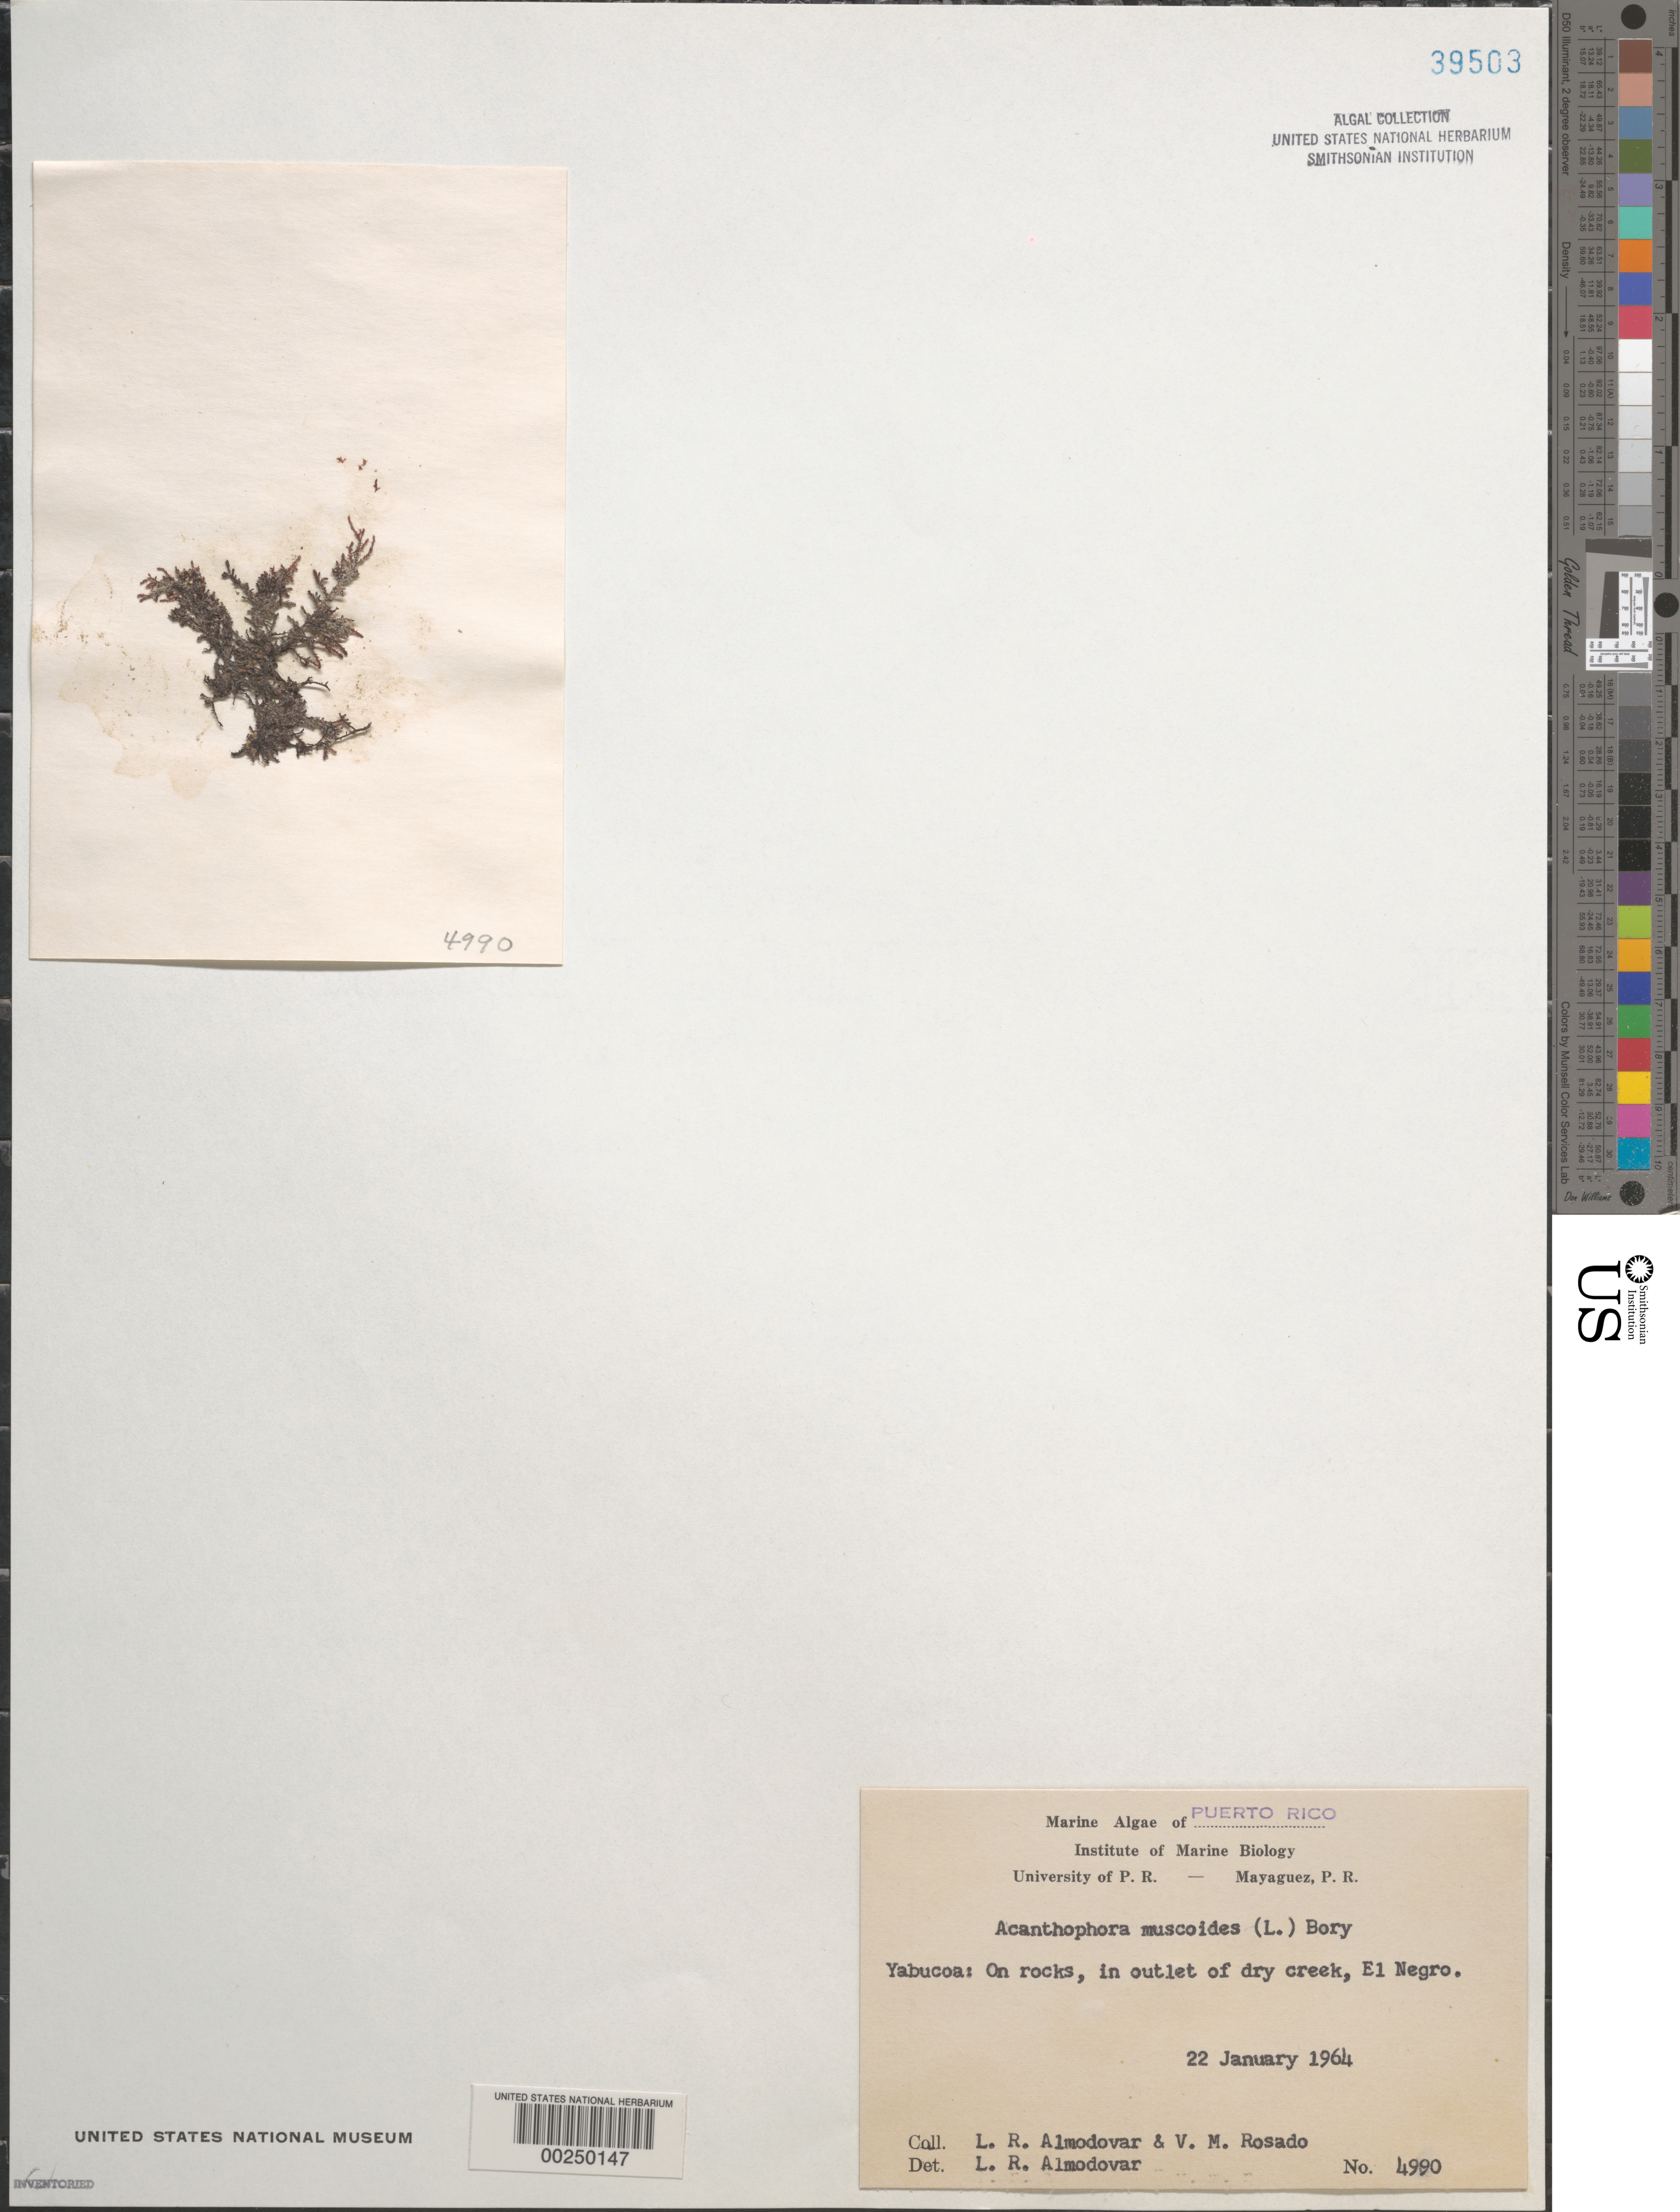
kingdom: Plantae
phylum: Rhodophyta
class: Florideophyceae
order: Ceramiales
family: Rhodomelaceae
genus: Acanthophora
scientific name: Acanthophora muscoides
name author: (C. Agardh) Bory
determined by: Almodovar, L. R.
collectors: L. Almodovar & V. Rosado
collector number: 4990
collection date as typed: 22 Jan 1964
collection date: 1964-01-22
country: Puerto Rico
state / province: Yabucoa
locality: El Negro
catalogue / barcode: US 39503